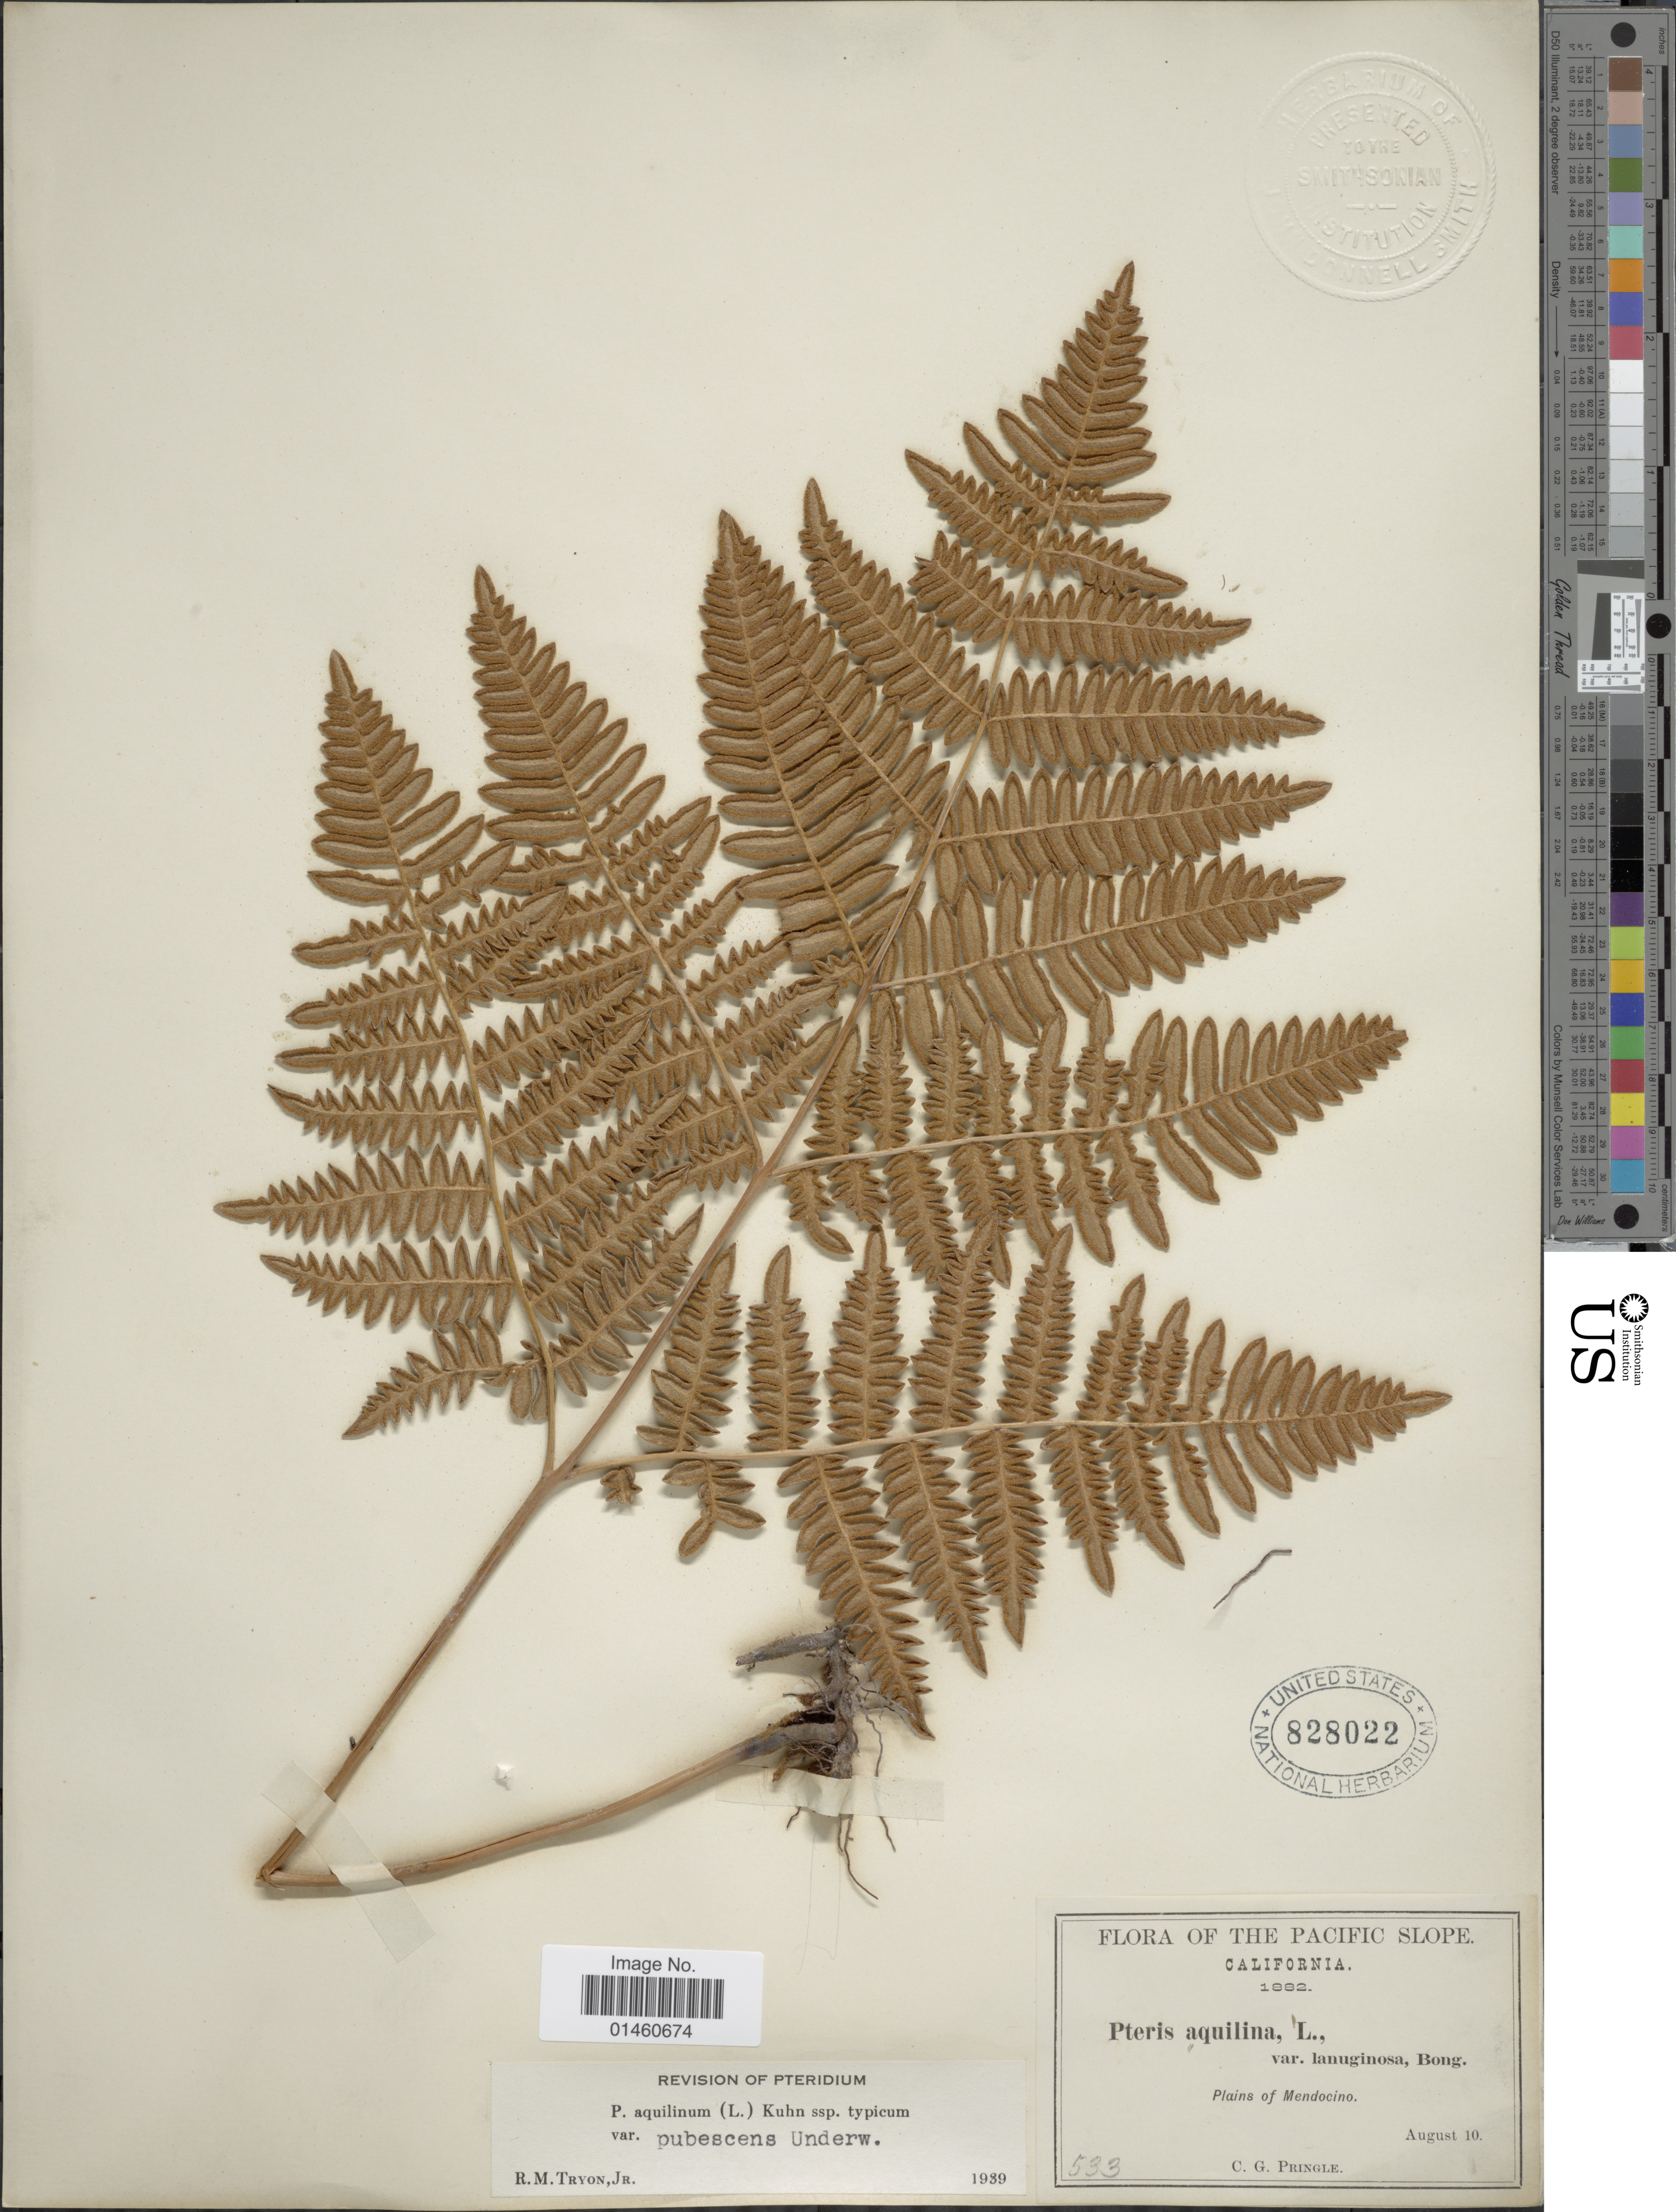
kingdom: Plantae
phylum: Tracheophyta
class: Polypodiopsida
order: Polypodiales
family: Dennstaedtiaceae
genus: Pteridium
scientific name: Pteridium pubescens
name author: (Underw.) Christenh.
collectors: C. G. Pringle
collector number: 533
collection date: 1882-08-10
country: United States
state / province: California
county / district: Mendocino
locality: Pacific Slope, Plains of Mendocino.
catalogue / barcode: US 828022